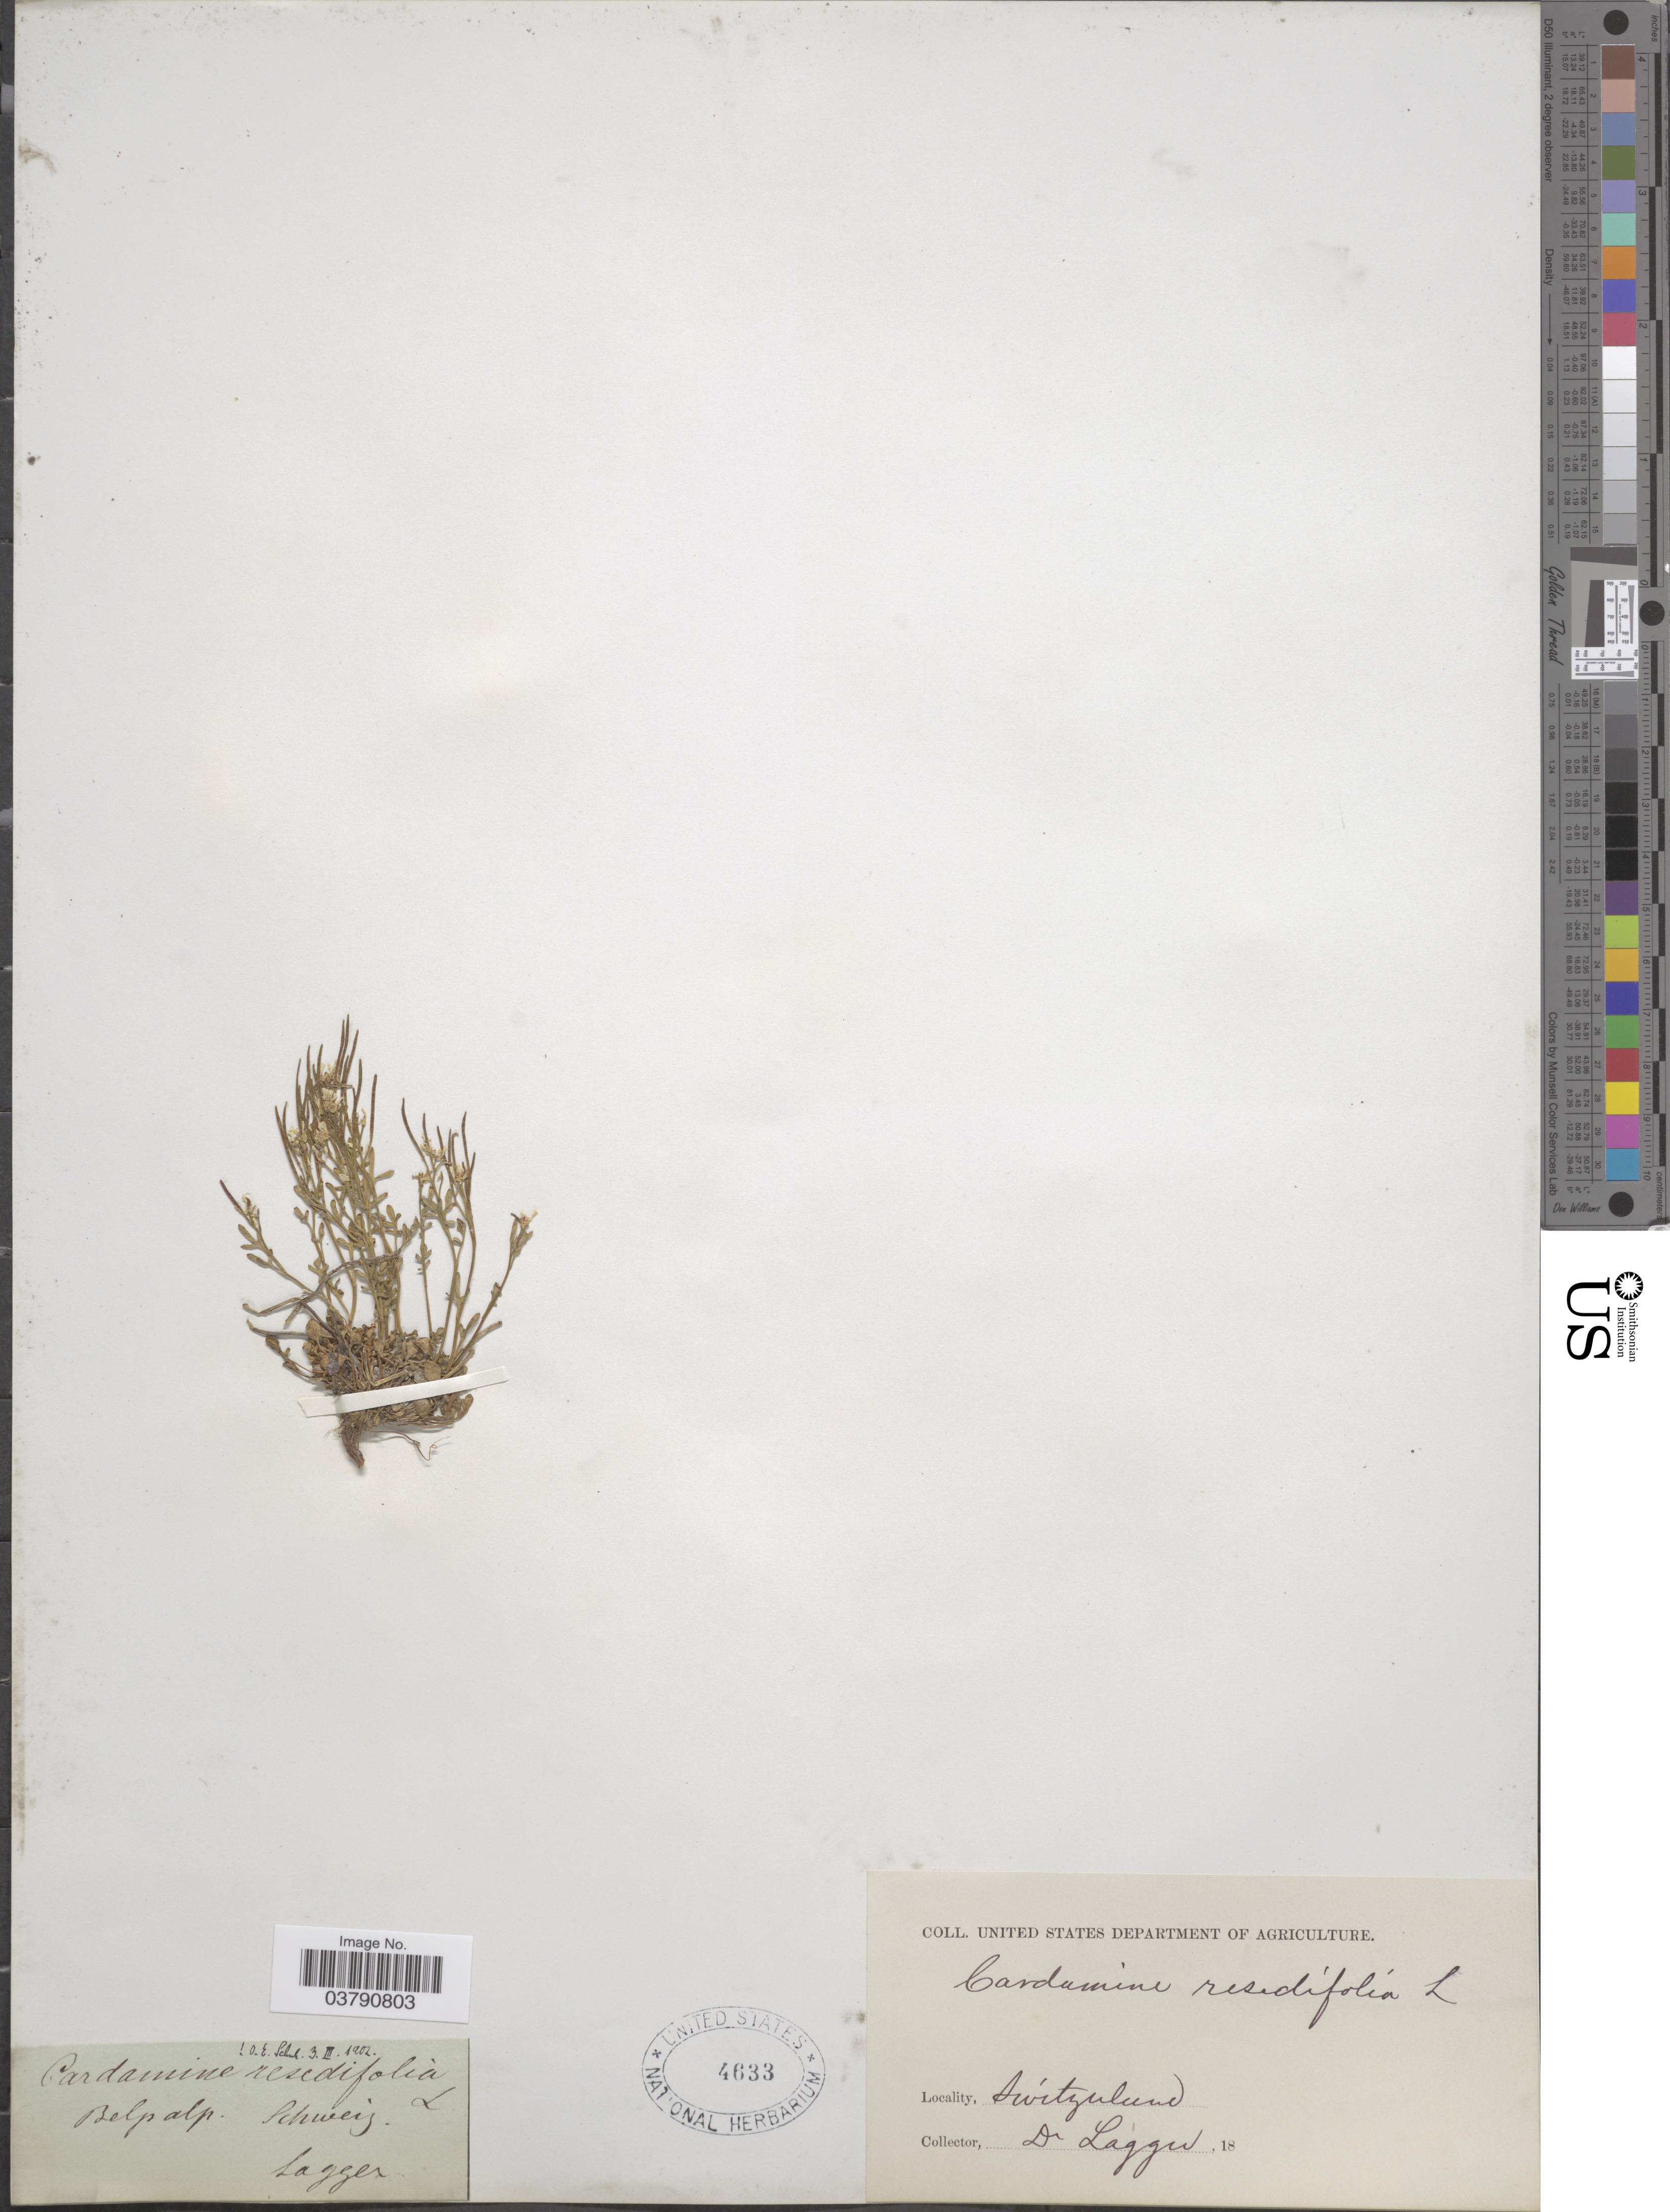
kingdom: Plantae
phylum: Tracheophyta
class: Magnoliopsida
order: Brassicales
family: Brassicaceae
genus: Cardamine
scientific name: Cardamine resedifolia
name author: L.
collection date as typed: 18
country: Switzerland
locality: Belp alp. Schweiz.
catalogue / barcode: US 4633